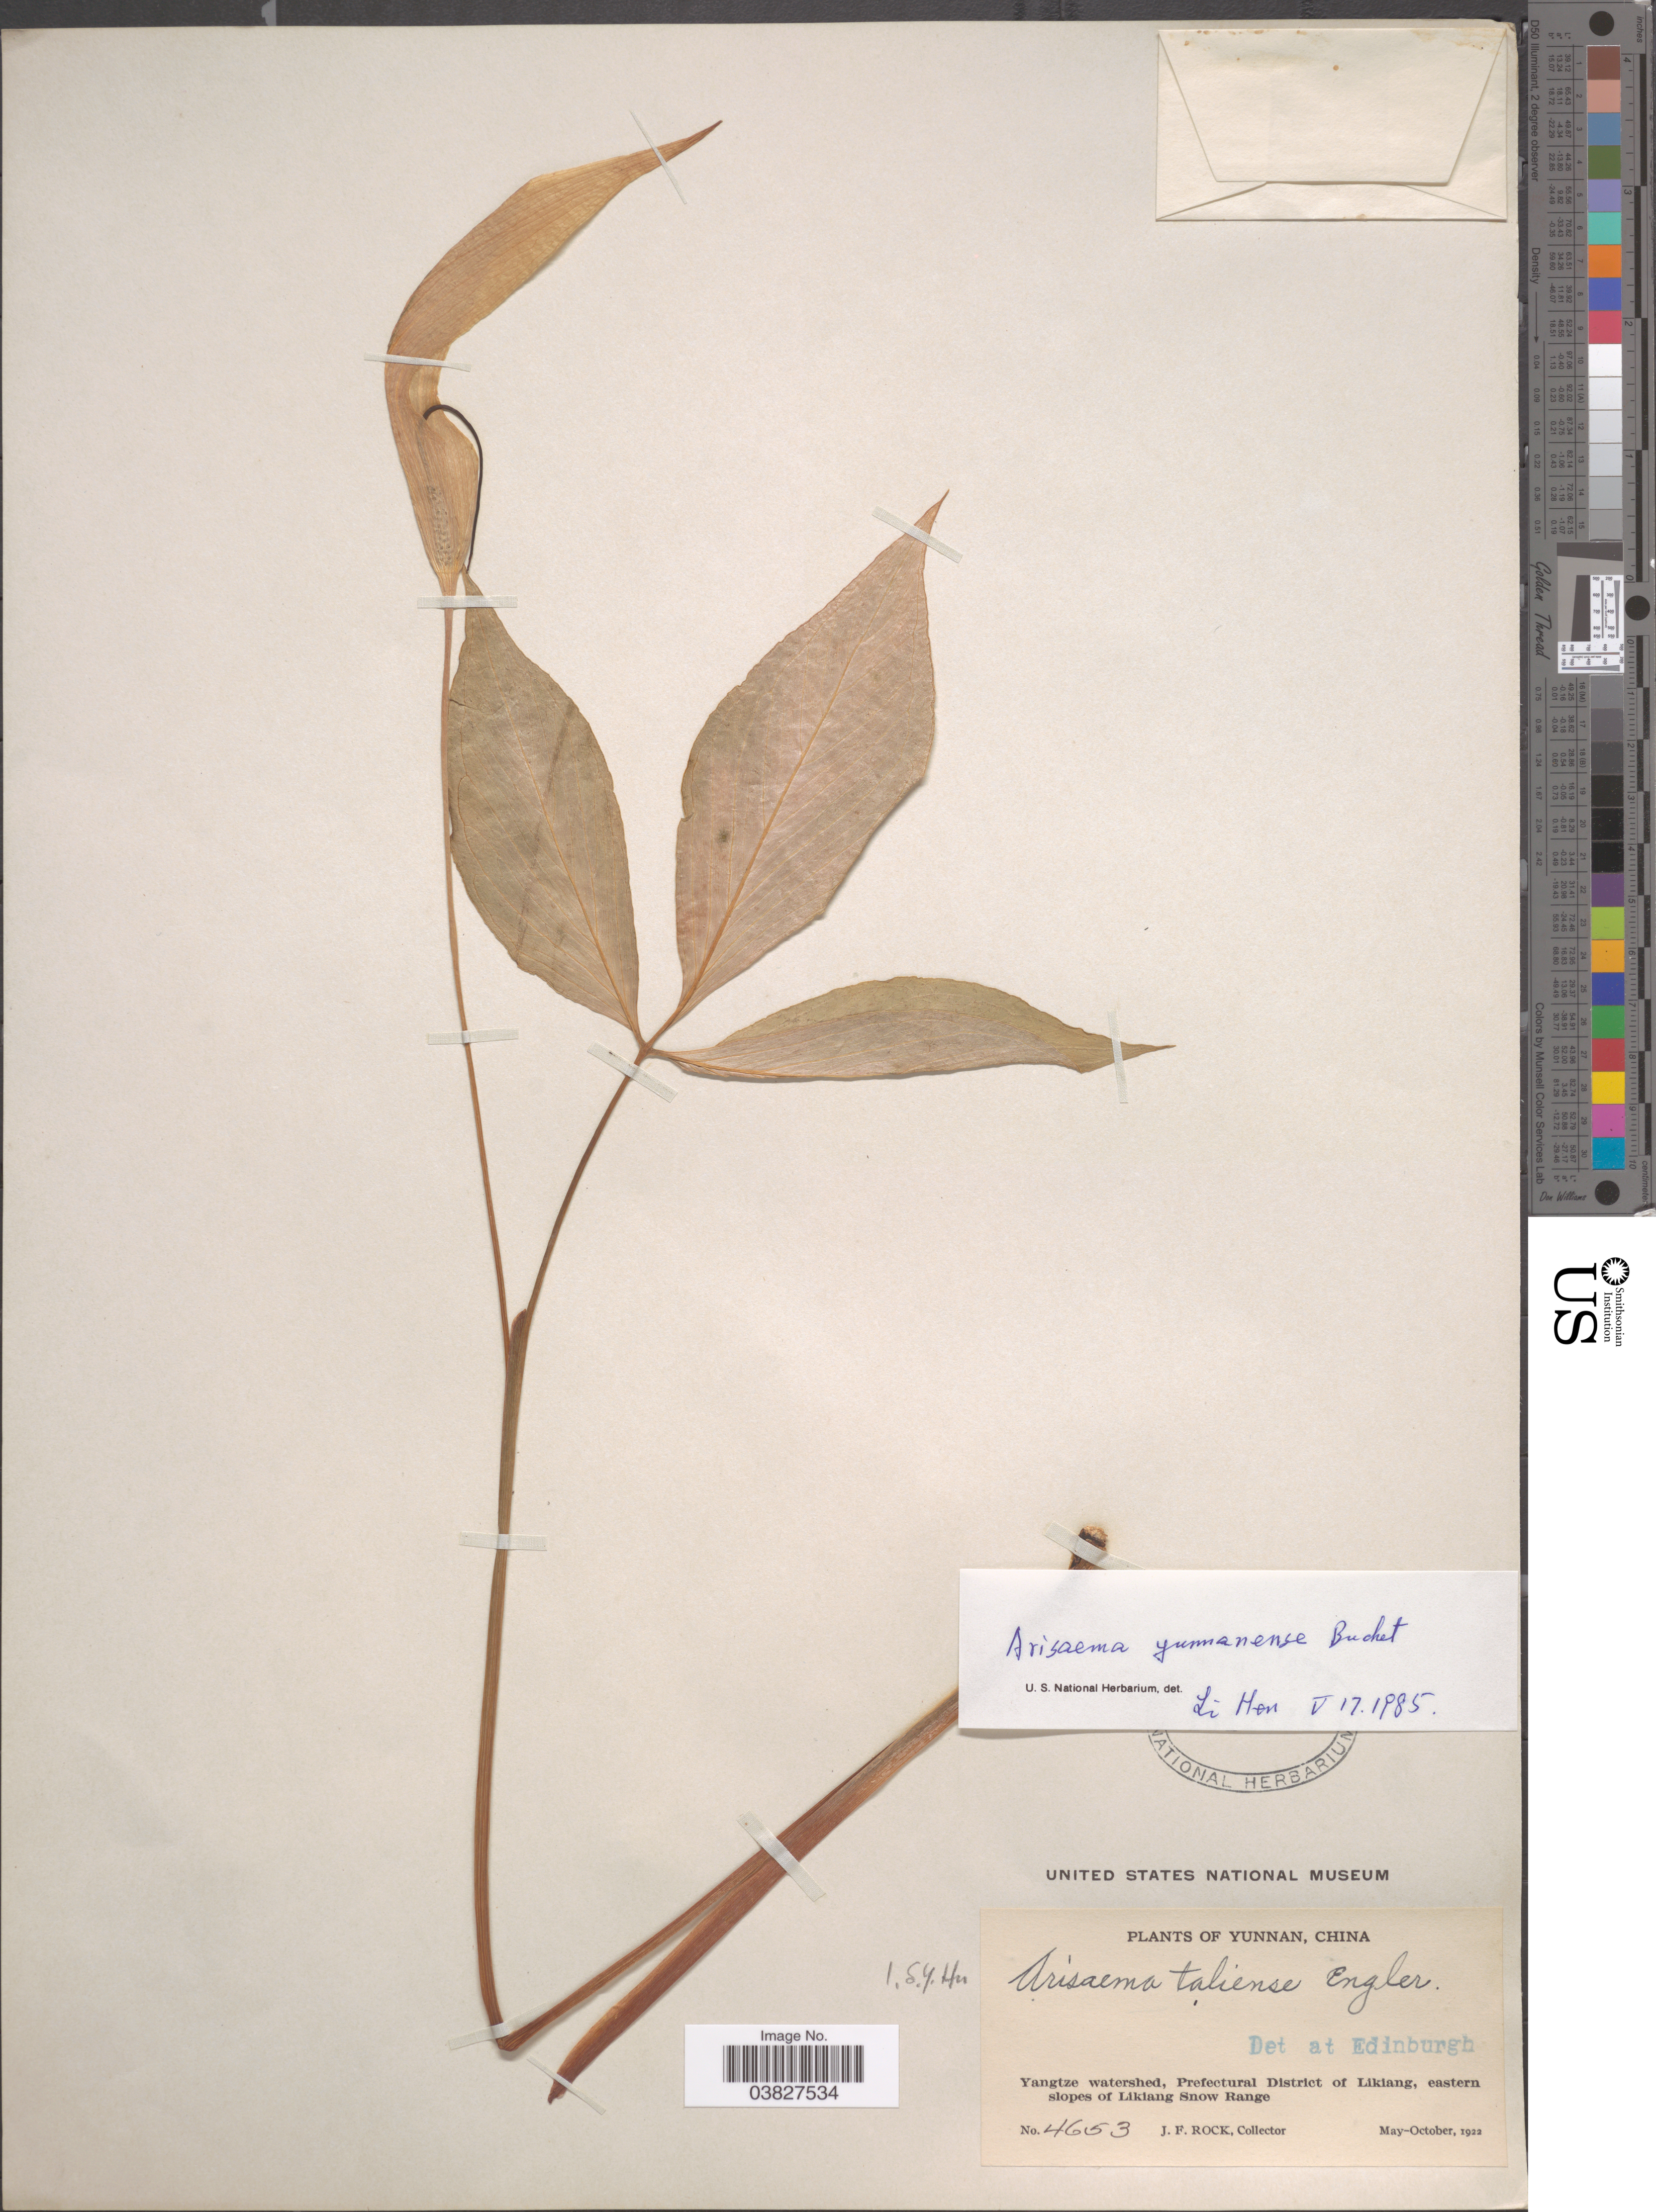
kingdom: Plantae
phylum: Tracheophyta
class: Liliopsida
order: Alismatales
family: Araceae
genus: Arisaema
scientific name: Arisaema yunnanense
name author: Buchet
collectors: J. Rock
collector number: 4653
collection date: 1922-05/1922-10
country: China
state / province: Yunnan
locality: Yangtze watershed, Prefectural District of Likiang, eastern slopes of Likiang Snow Range.